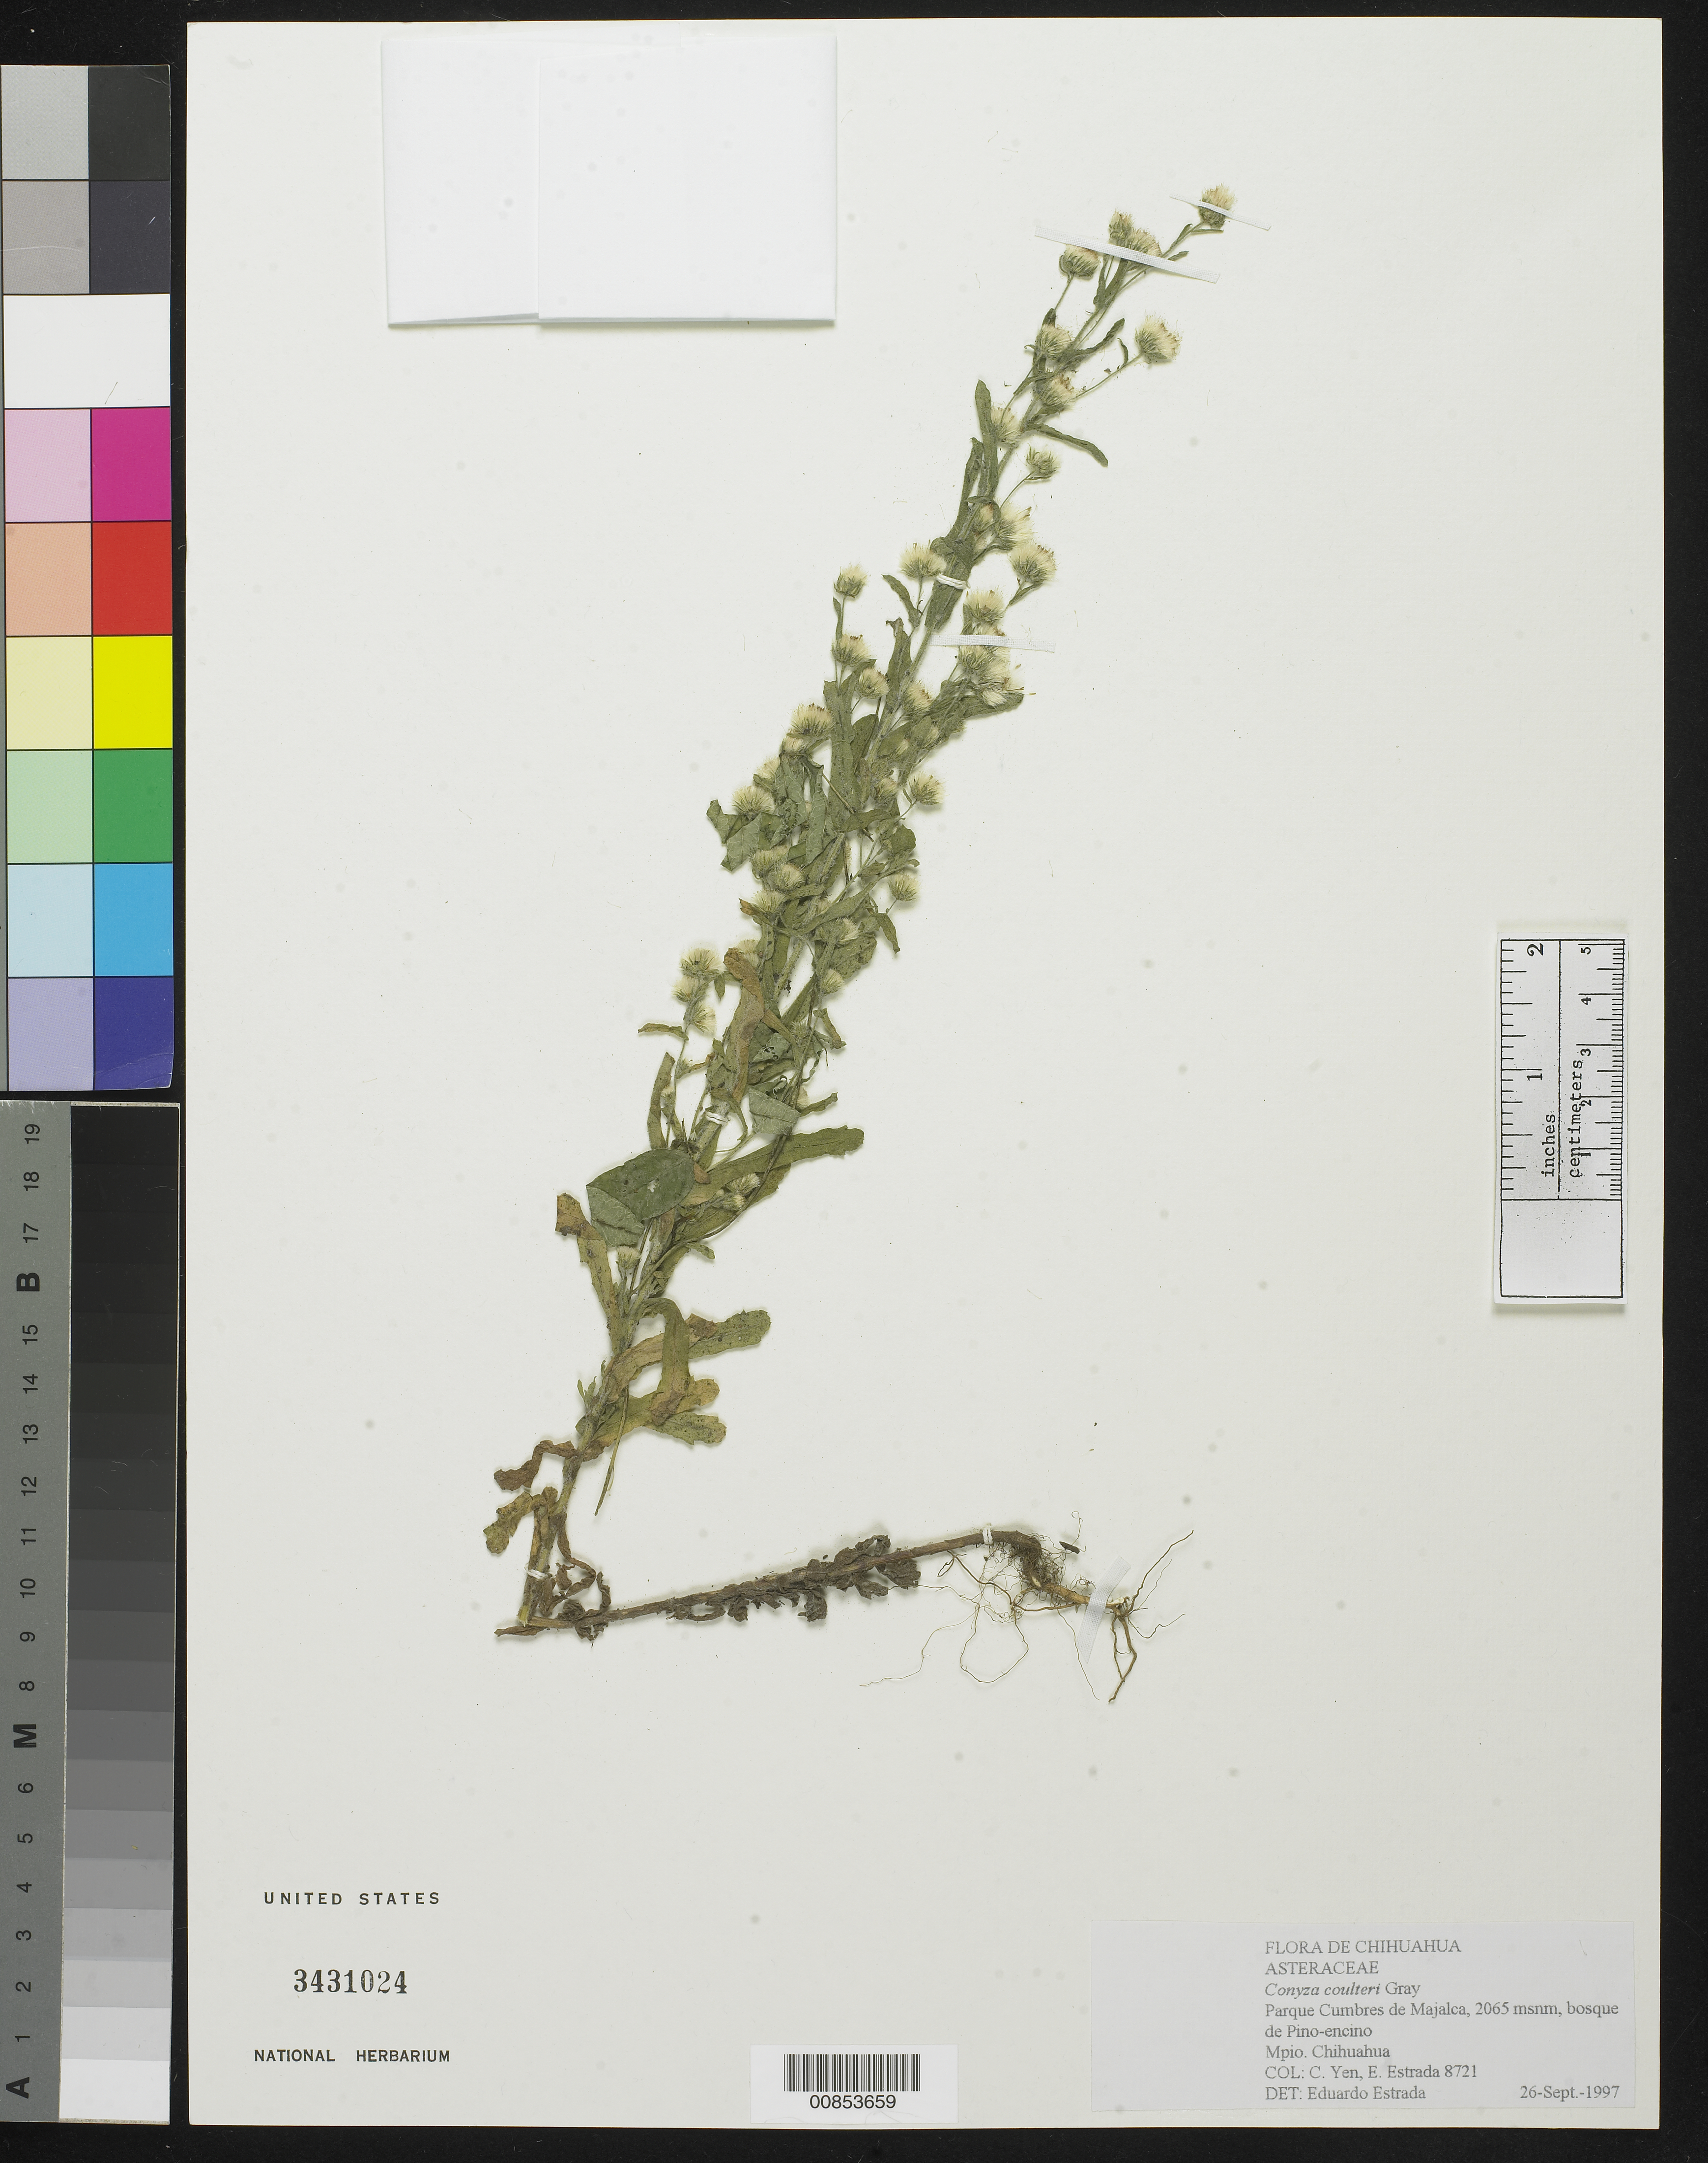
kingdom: Plantae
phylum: Tracheophyta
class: Magnoliopsida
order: Asterales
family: Asteraceae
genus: Conyza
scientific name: Conyza coulteri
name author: A. Gray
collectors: Y. C. Yang & E. Estrada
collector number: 8721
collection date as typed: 26 Sep 1997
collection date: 1997-09-26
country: Mexico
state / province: Chihuahua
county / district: Chihuahua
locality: Parque Cumbres de Majalca.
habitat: Bosque de Pino-Encino.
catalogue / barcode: US 3431024